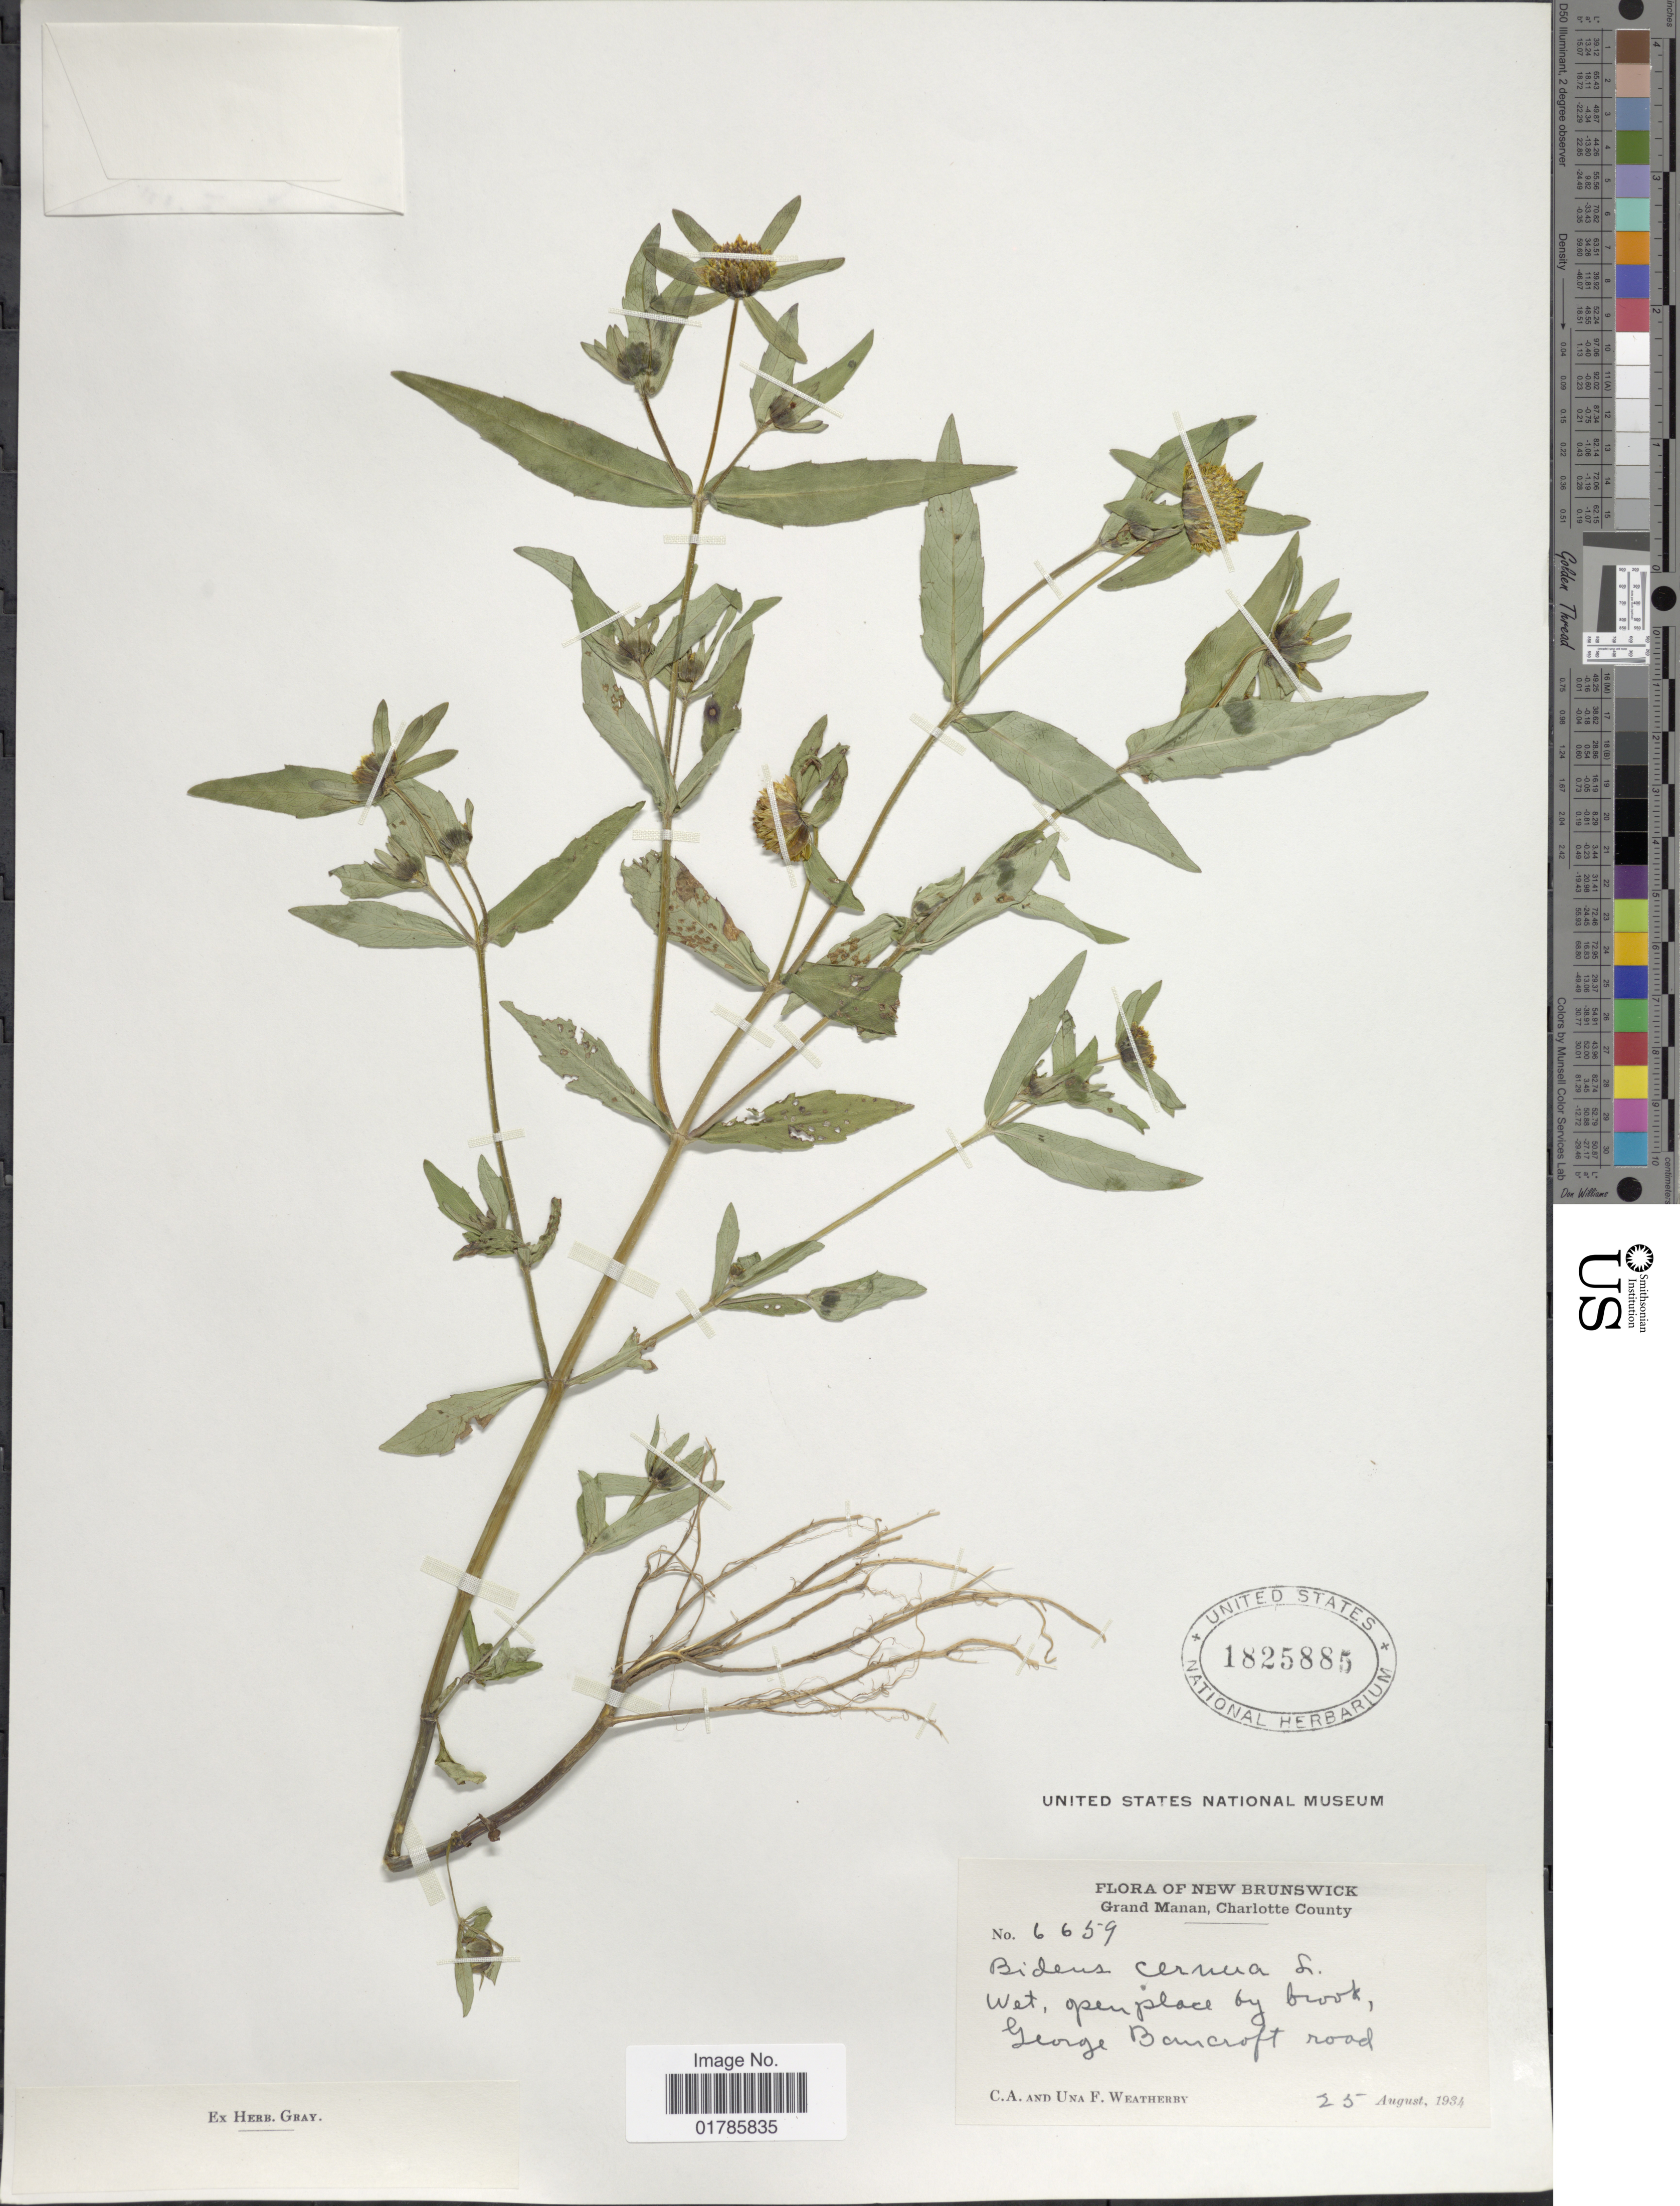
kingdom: Plantae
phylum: Tracheophyta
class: Magnoliopsida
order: Asterales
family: Asteraceae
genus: Bidens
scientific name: Bidens cernua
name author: L.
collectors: C. A. Weatherby & U. Weatherby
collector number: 6659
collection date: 1934-08-25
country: Canada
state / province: New Brunswick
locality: Grand Manan, Charlotte County, George Bancroft road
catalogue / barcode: US 1825885